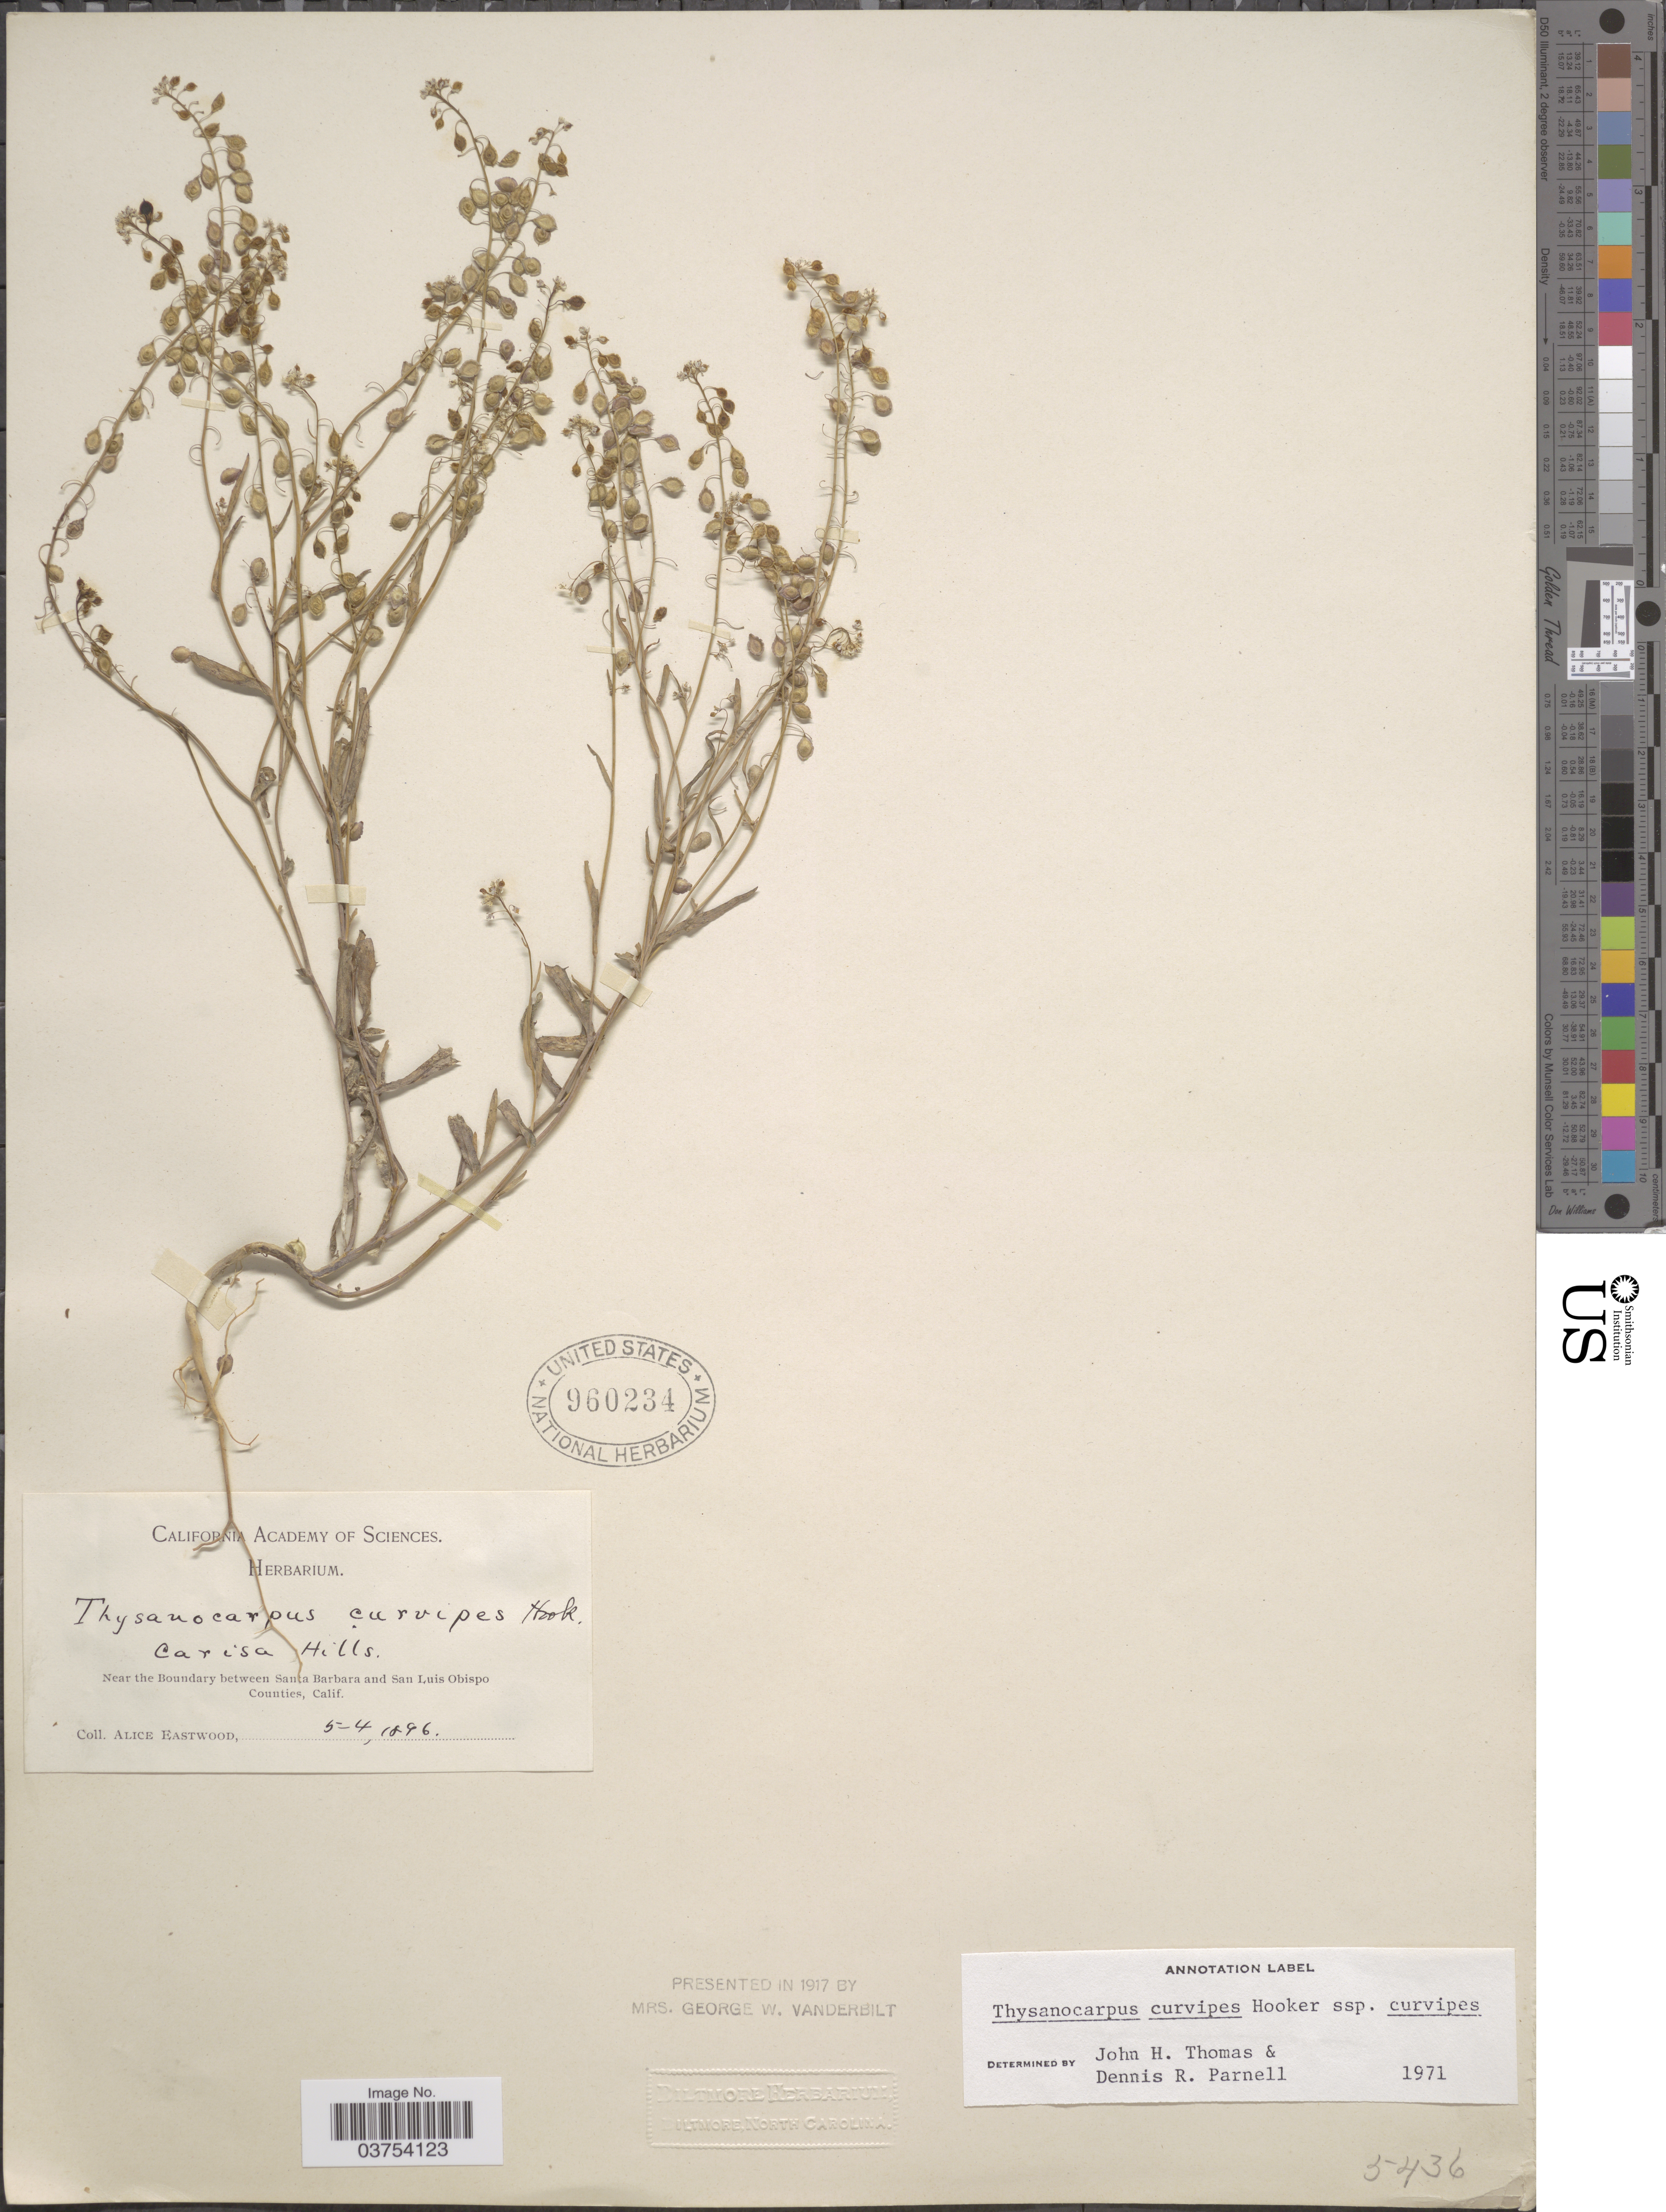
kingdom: Plantae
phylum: Tracheophyta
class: Magnoliopsida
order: Brassicales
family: Brassicaceae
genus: Thysanocarpus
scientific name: Thysanocarpus curvipes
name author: Hook.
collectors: A. Eastwood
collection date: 1896-05-04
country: United States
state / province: California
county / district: Santa Barbara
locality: Carisa Hills. Near the Boundary between Santa Barbara and San Luis Obispo Counties.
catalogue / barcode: US 960234